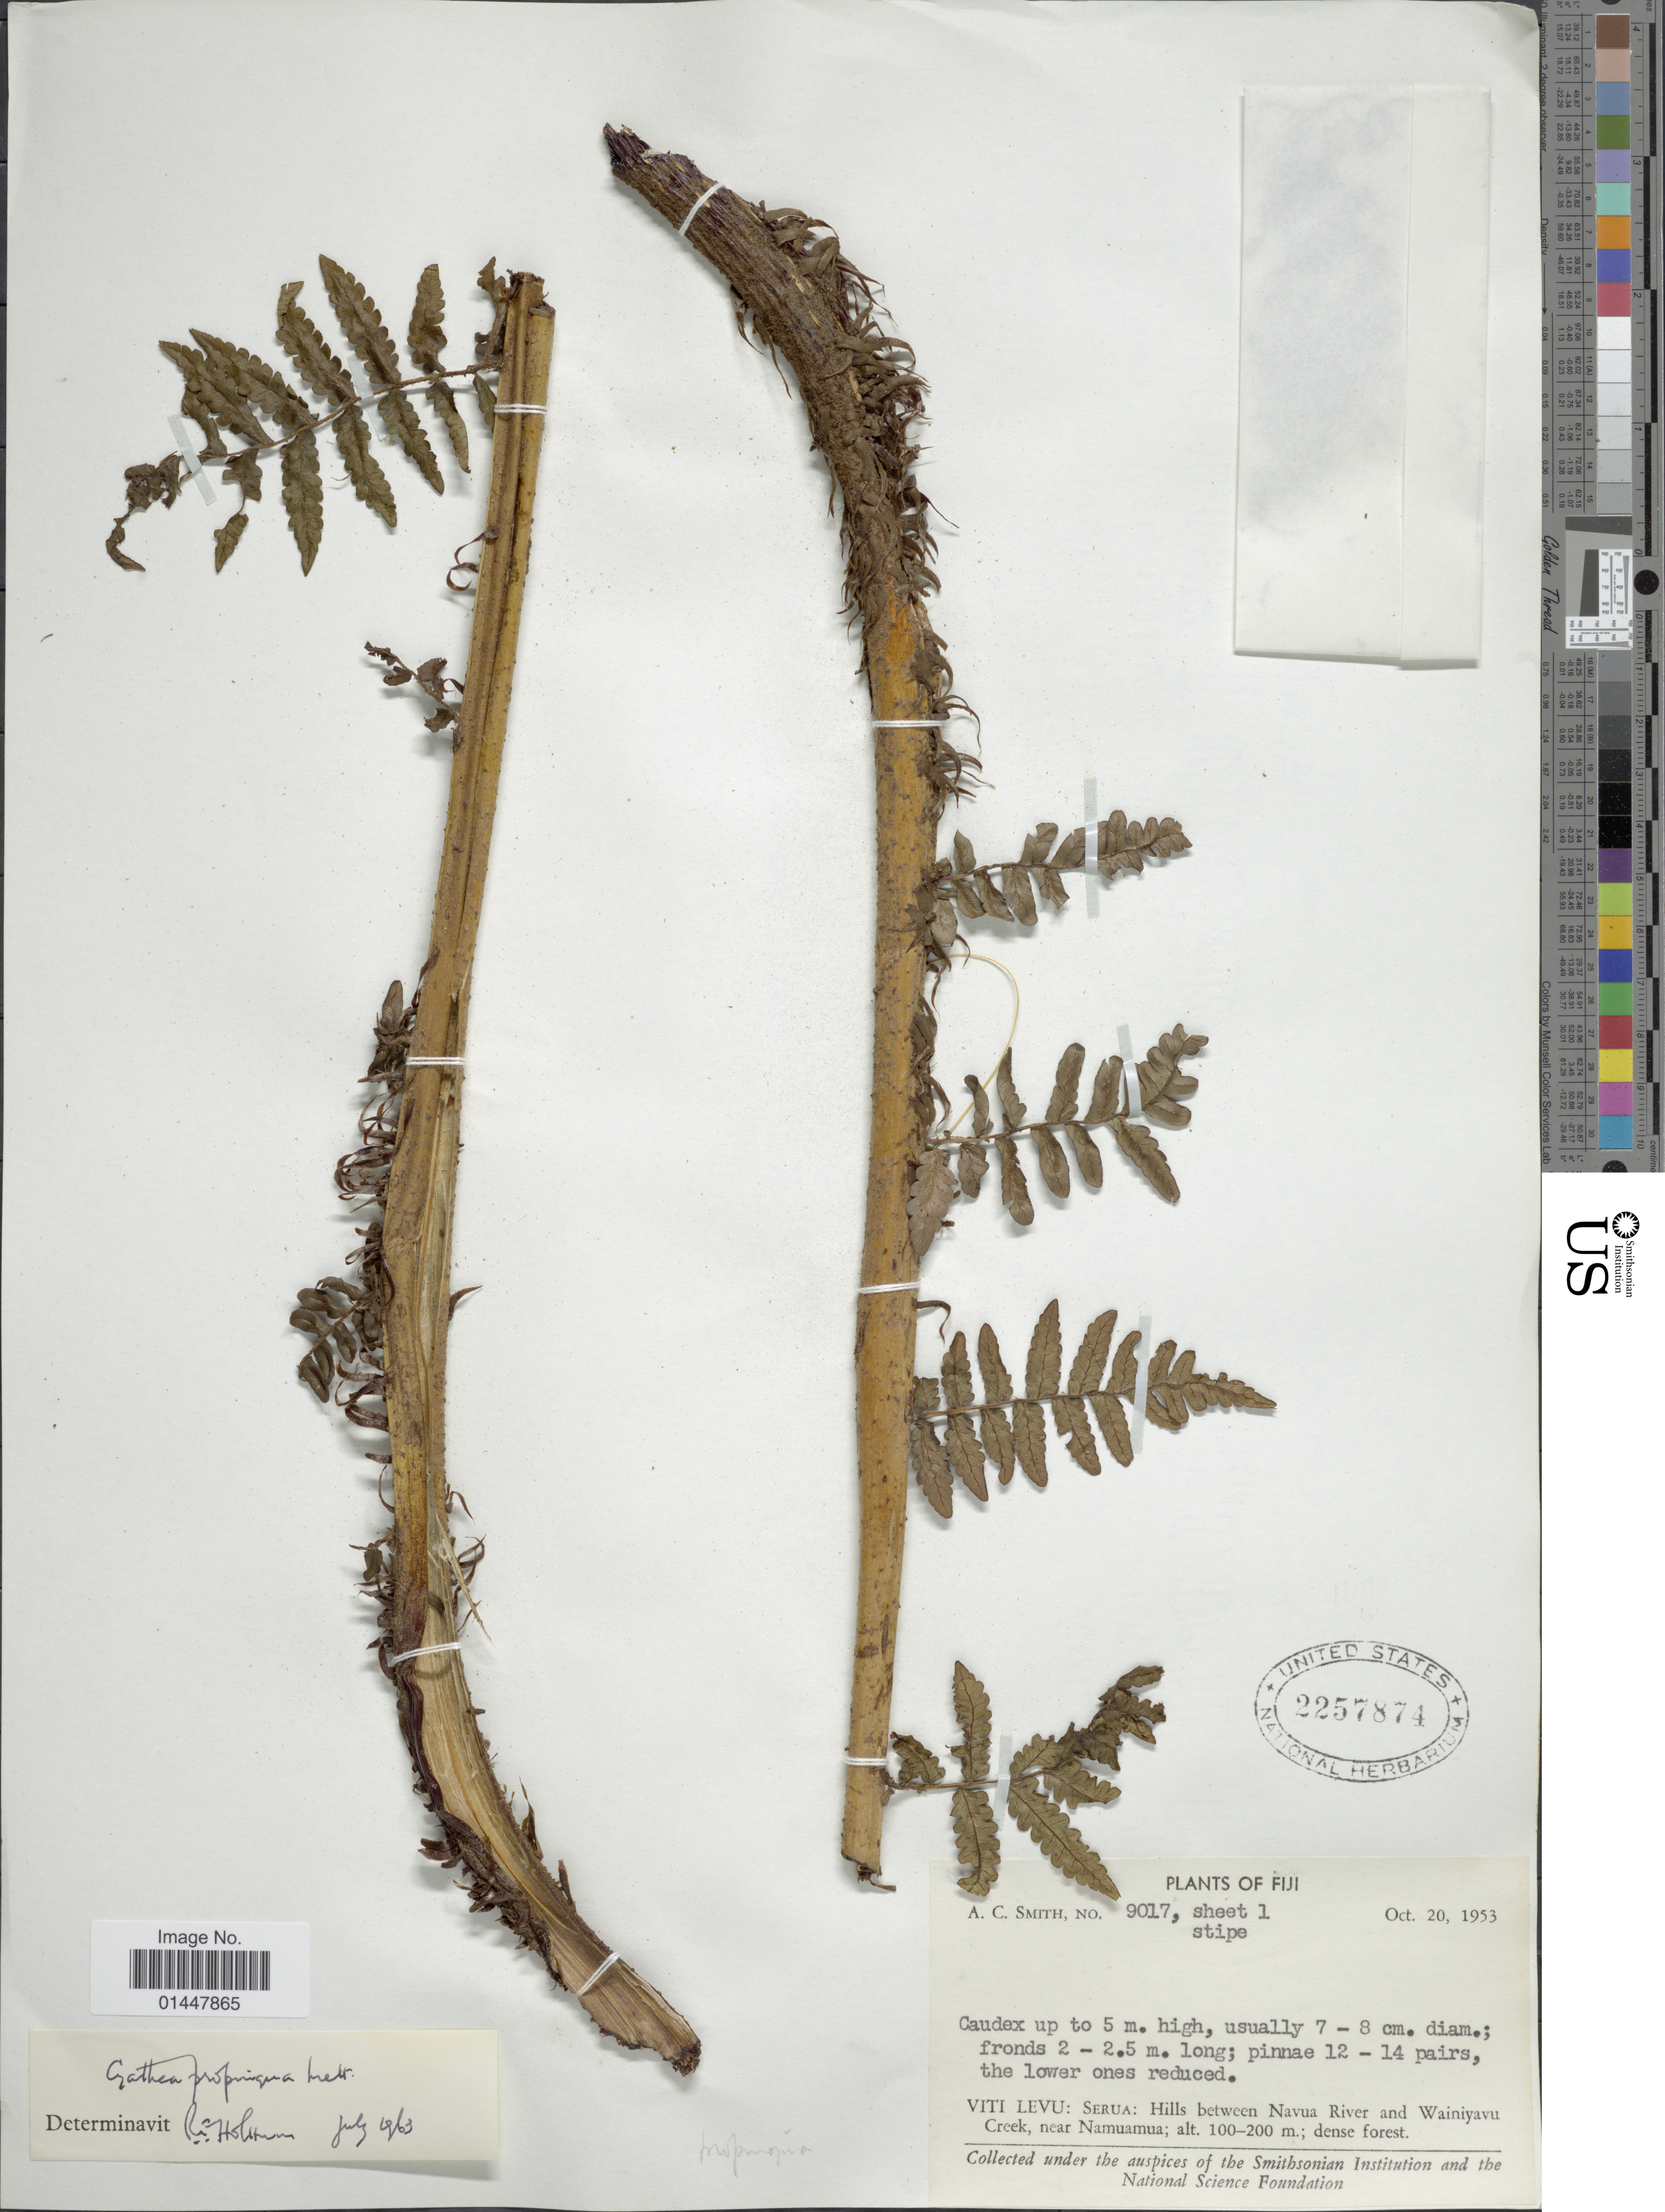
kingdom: Plantae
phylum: Tracheophyta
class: Polypodiopsida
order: Cyatheales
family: Cyatheaceae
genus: Sphaeropteris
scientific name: Sphaeropteris propinqua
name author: (Mett.) R.M. Tryon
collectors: A. C. Smith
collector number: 9017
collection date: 1953-10-20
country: Fiji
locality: Viti Levu, Serua, Hills between Navua River and Wainiyavu Creek, near Namuamua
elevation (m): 100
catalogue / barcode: US 2257874